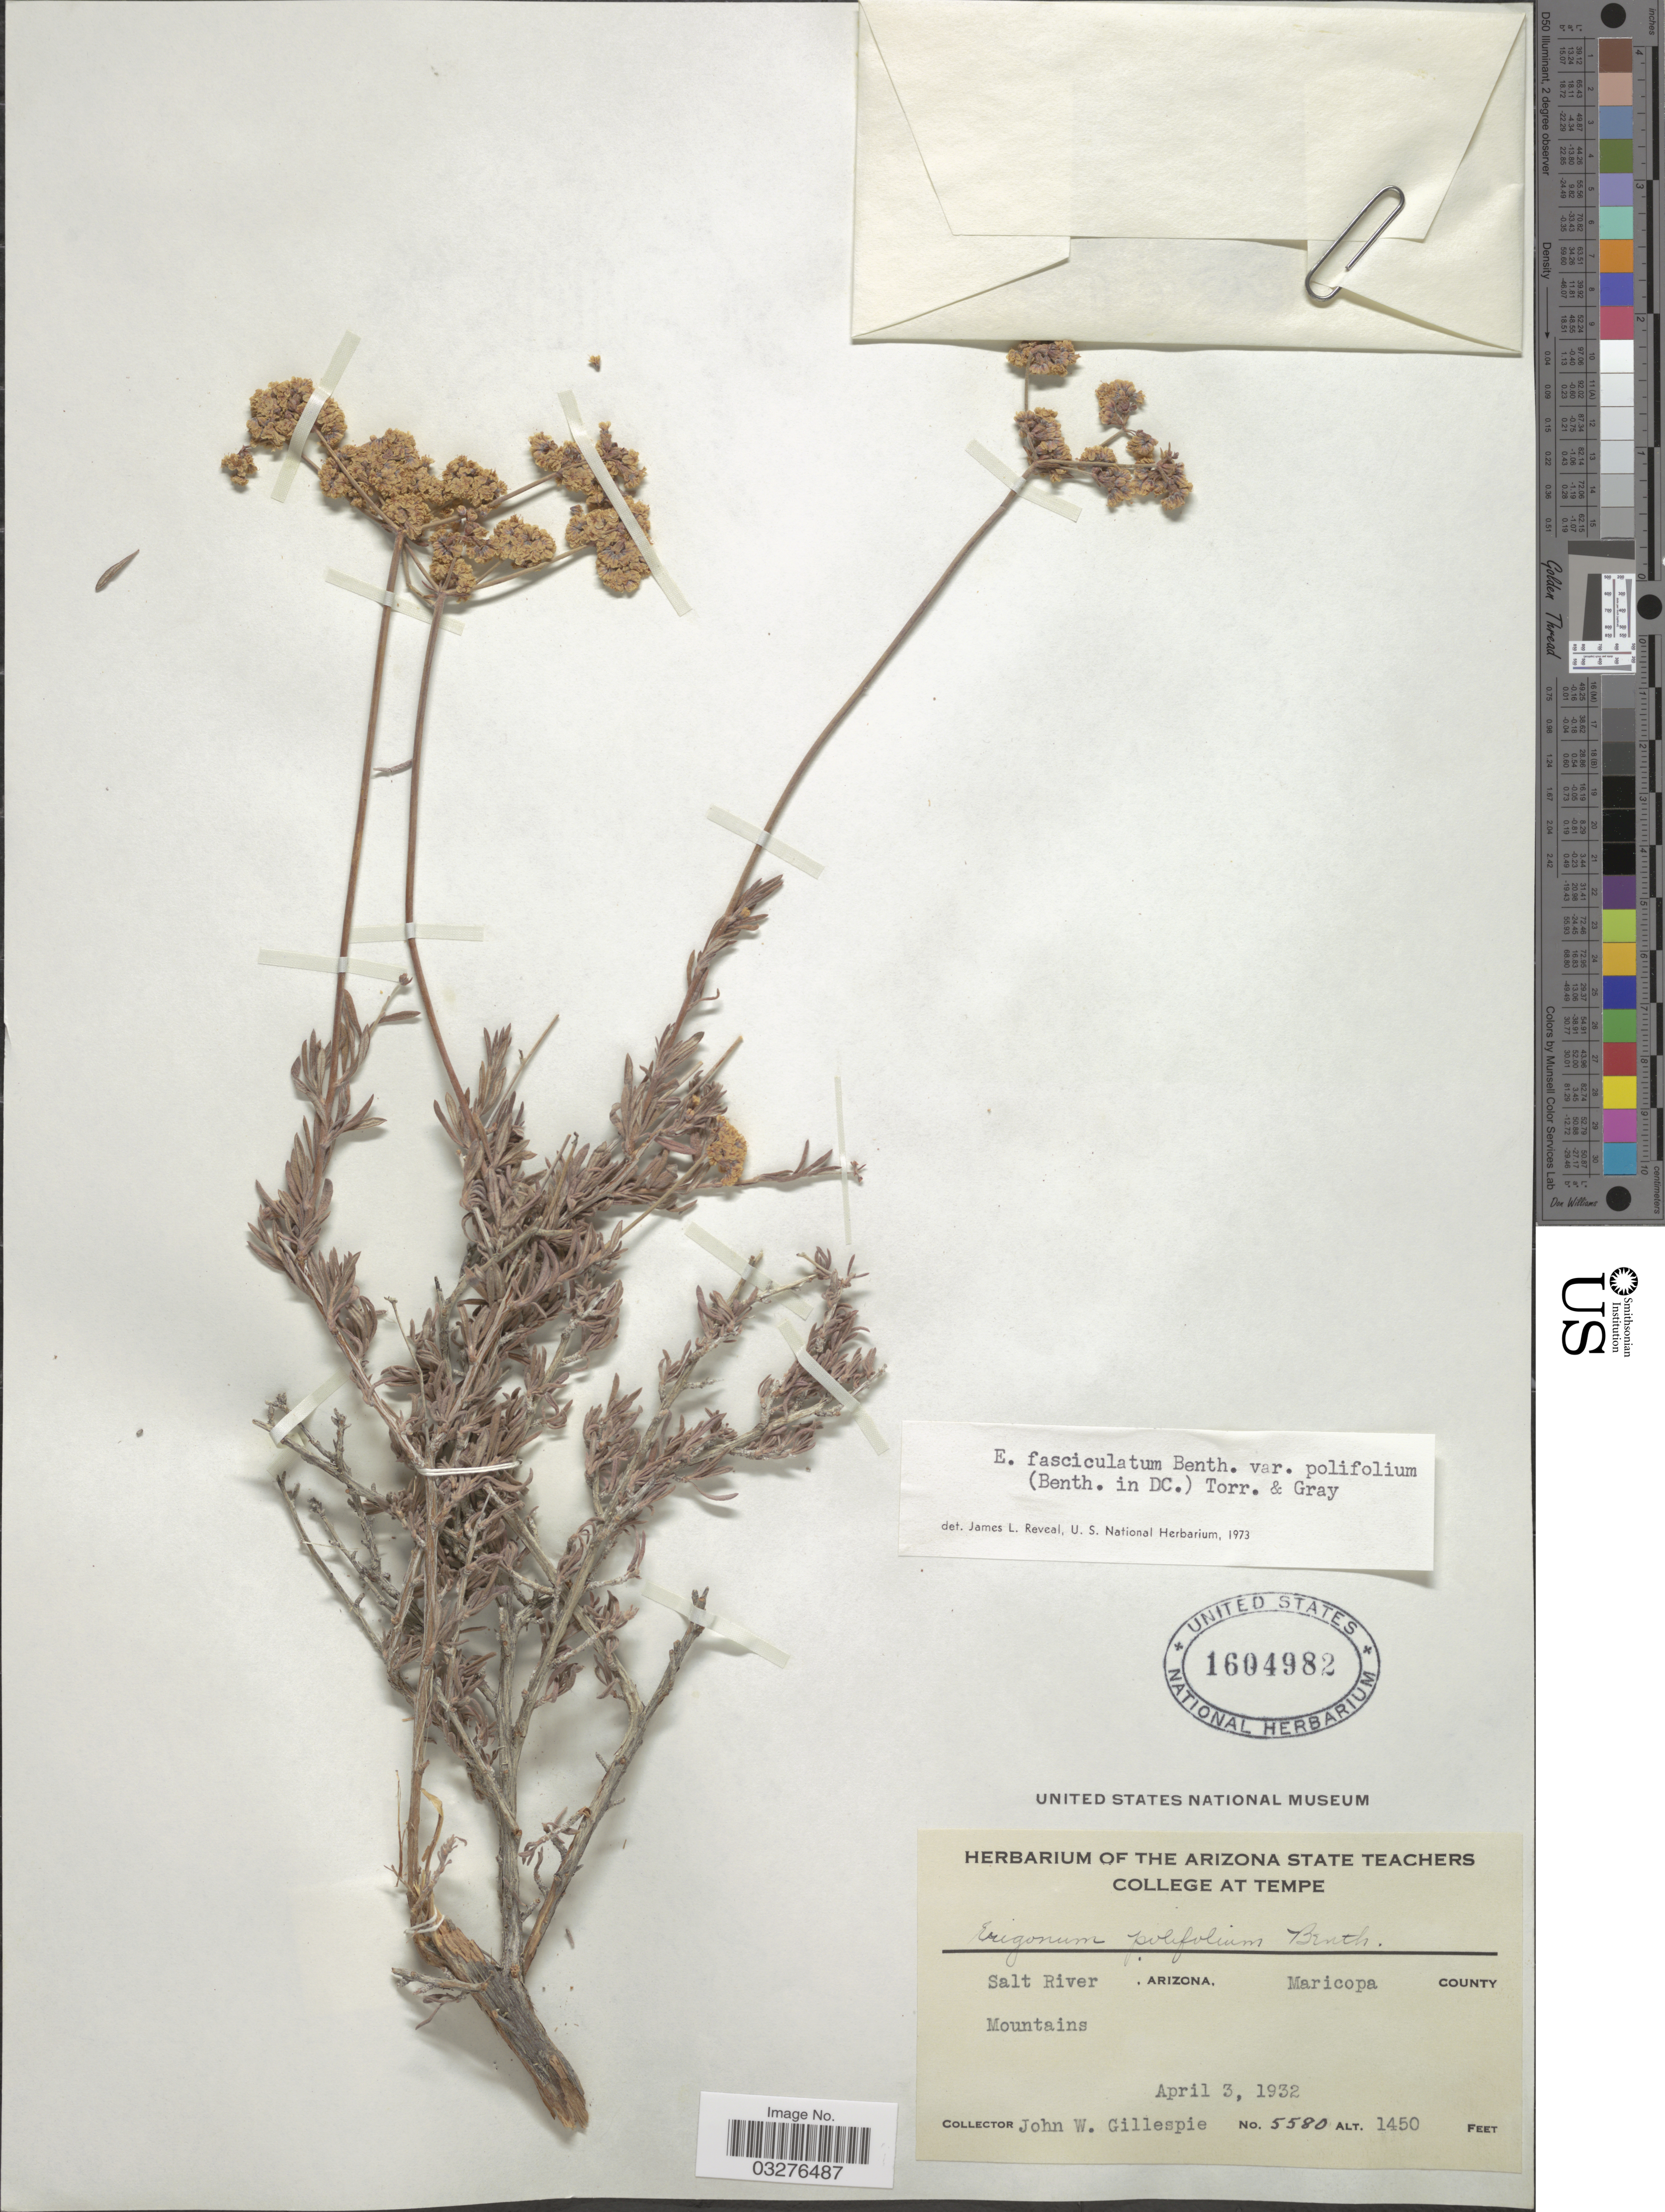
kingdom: Plantae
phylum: Tracheophyta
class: Magnoliopsida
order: Caryophyllales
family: Polygonaceae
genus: Eriogonum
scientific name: Eriogonum fasciculatum var. polifolium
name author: (Benth.) Torr. & A. Gray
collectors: J. W. Gillespie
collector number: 5580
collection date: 1932-04-03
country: United States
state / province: Arizona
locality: Salt River Mountains, Maricopa County.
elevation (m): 442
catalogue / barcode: US 1604982